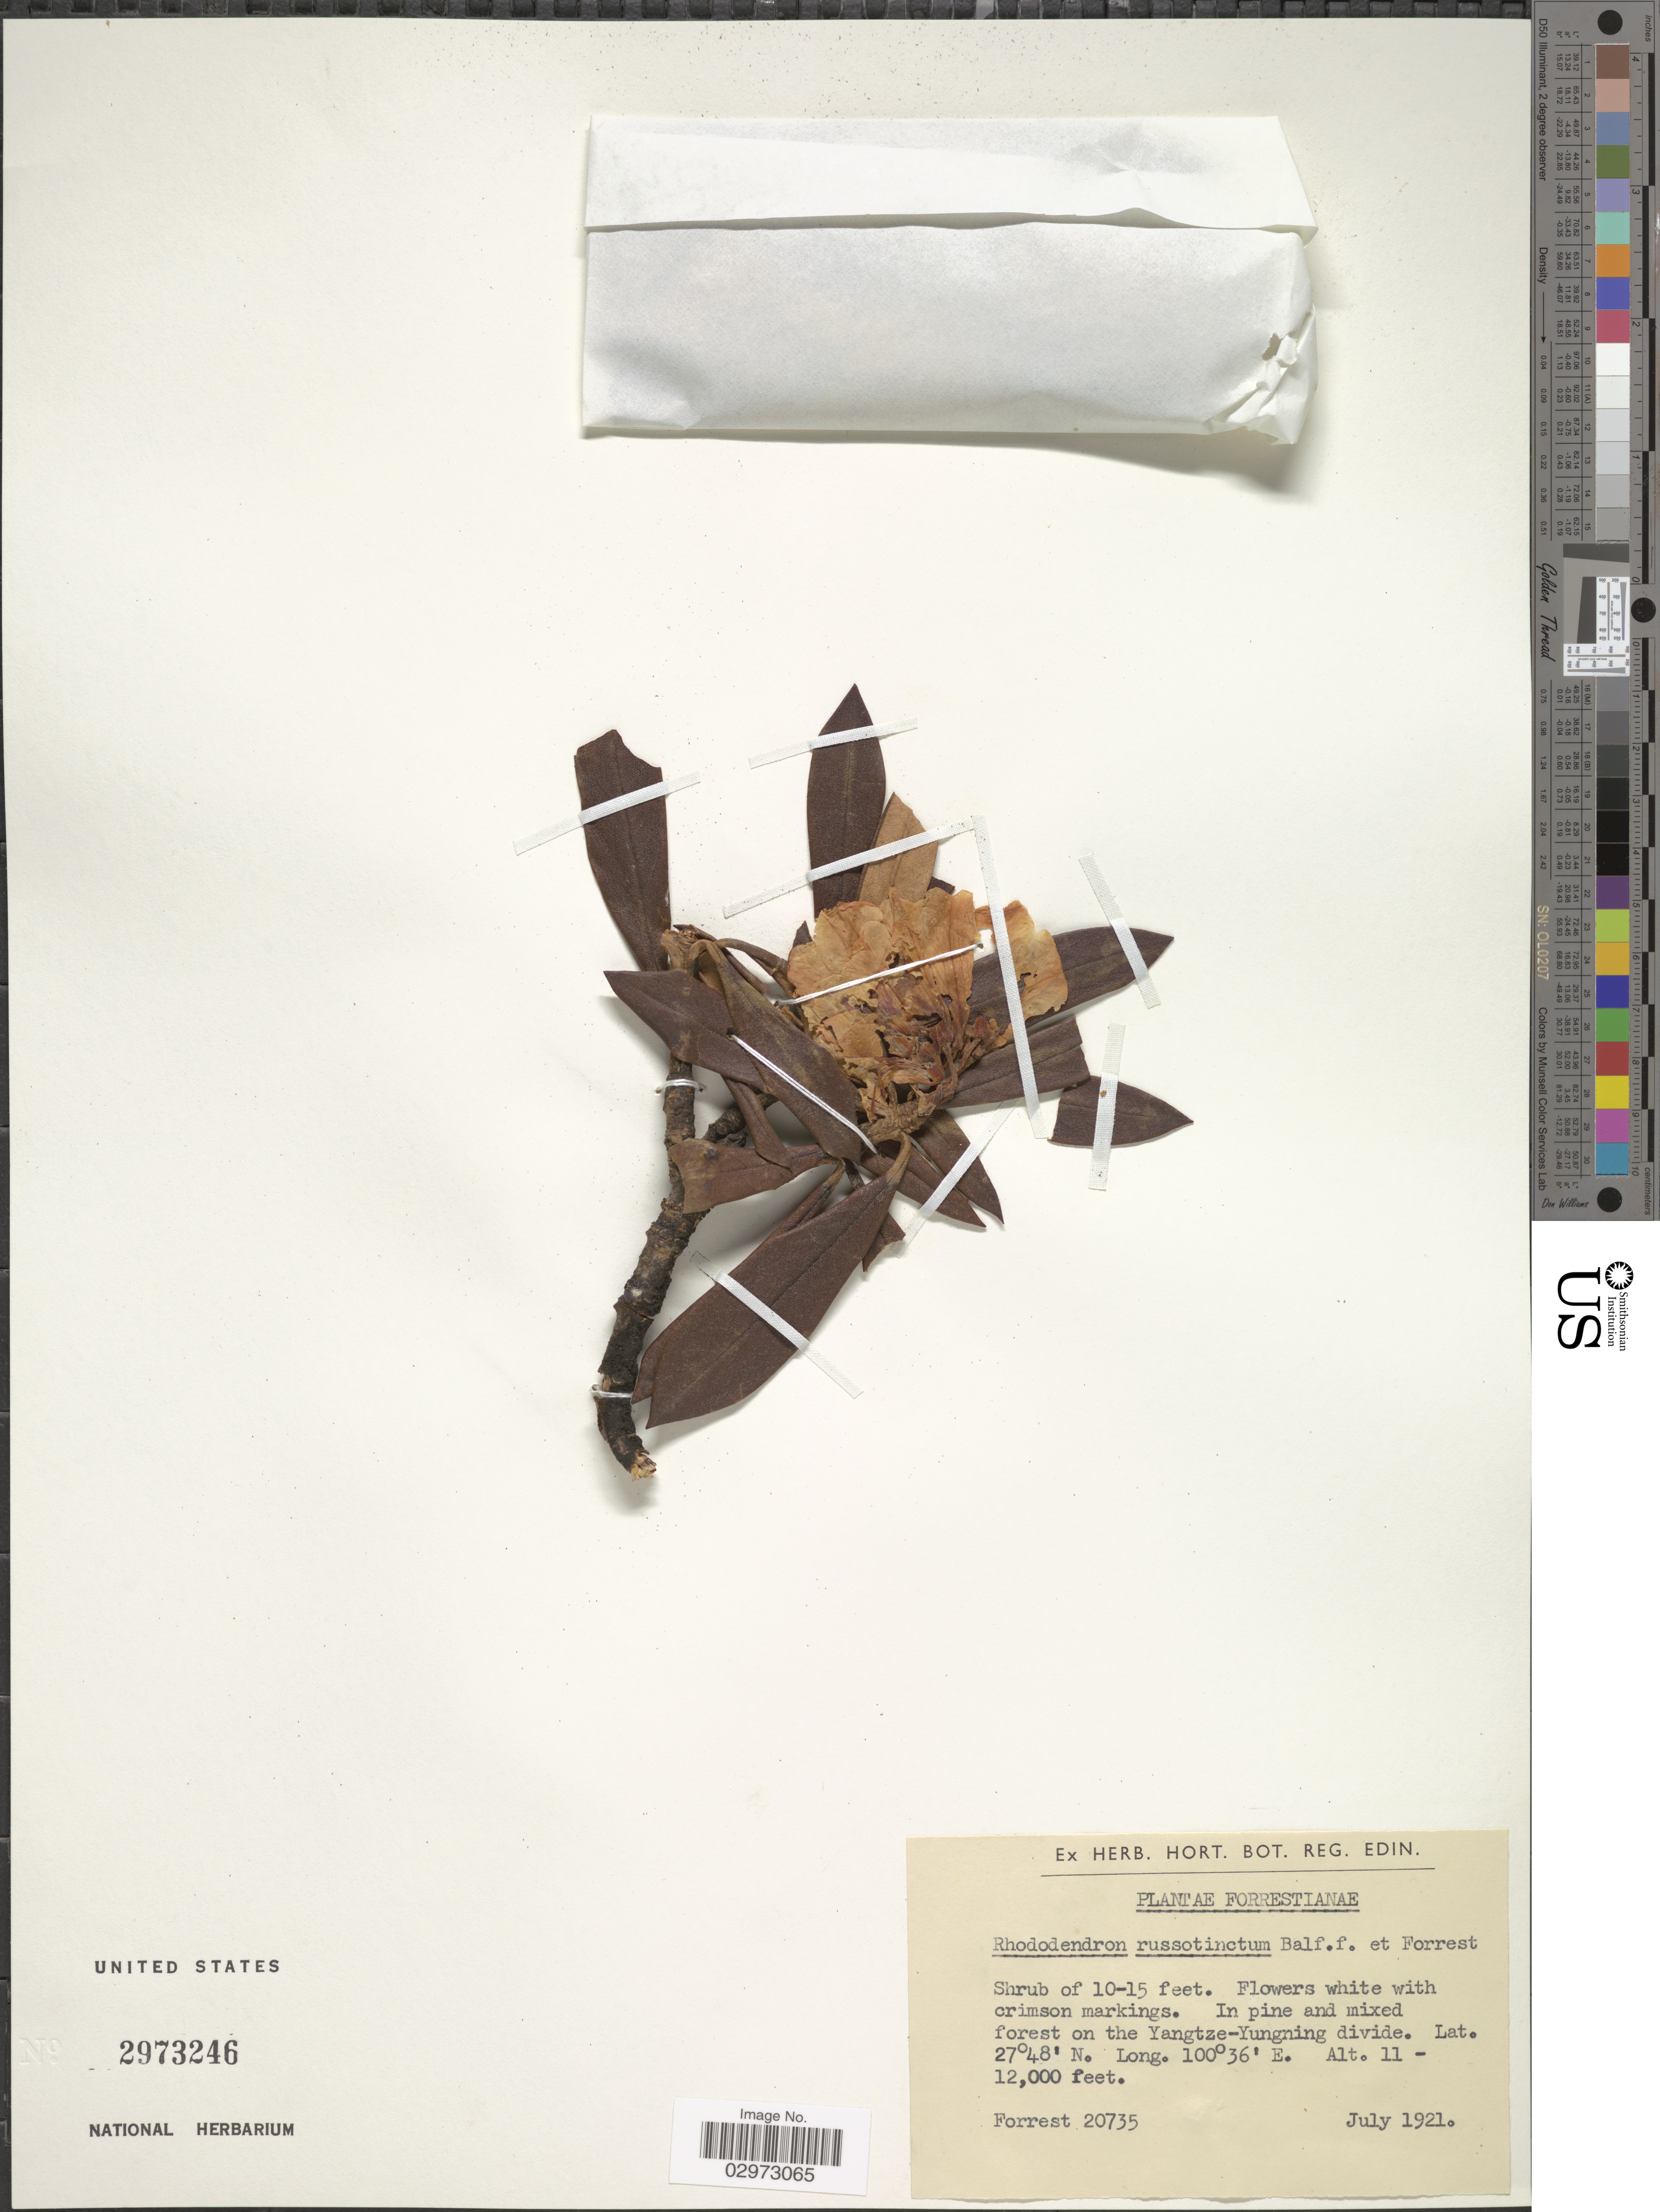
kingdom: Plantae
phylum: Tracheophyta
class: Magnoliopsida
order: Ericales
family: Ericaceae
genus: Rhododendron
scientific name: Rhododendron russotinctum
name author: Balf. f. & Forrest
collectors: -. Forrest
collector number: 20735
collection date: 1921-07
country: China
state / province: Yunnan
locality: On the Yangtze-Yungning divide.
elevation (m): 3353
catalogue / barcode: US 2973246